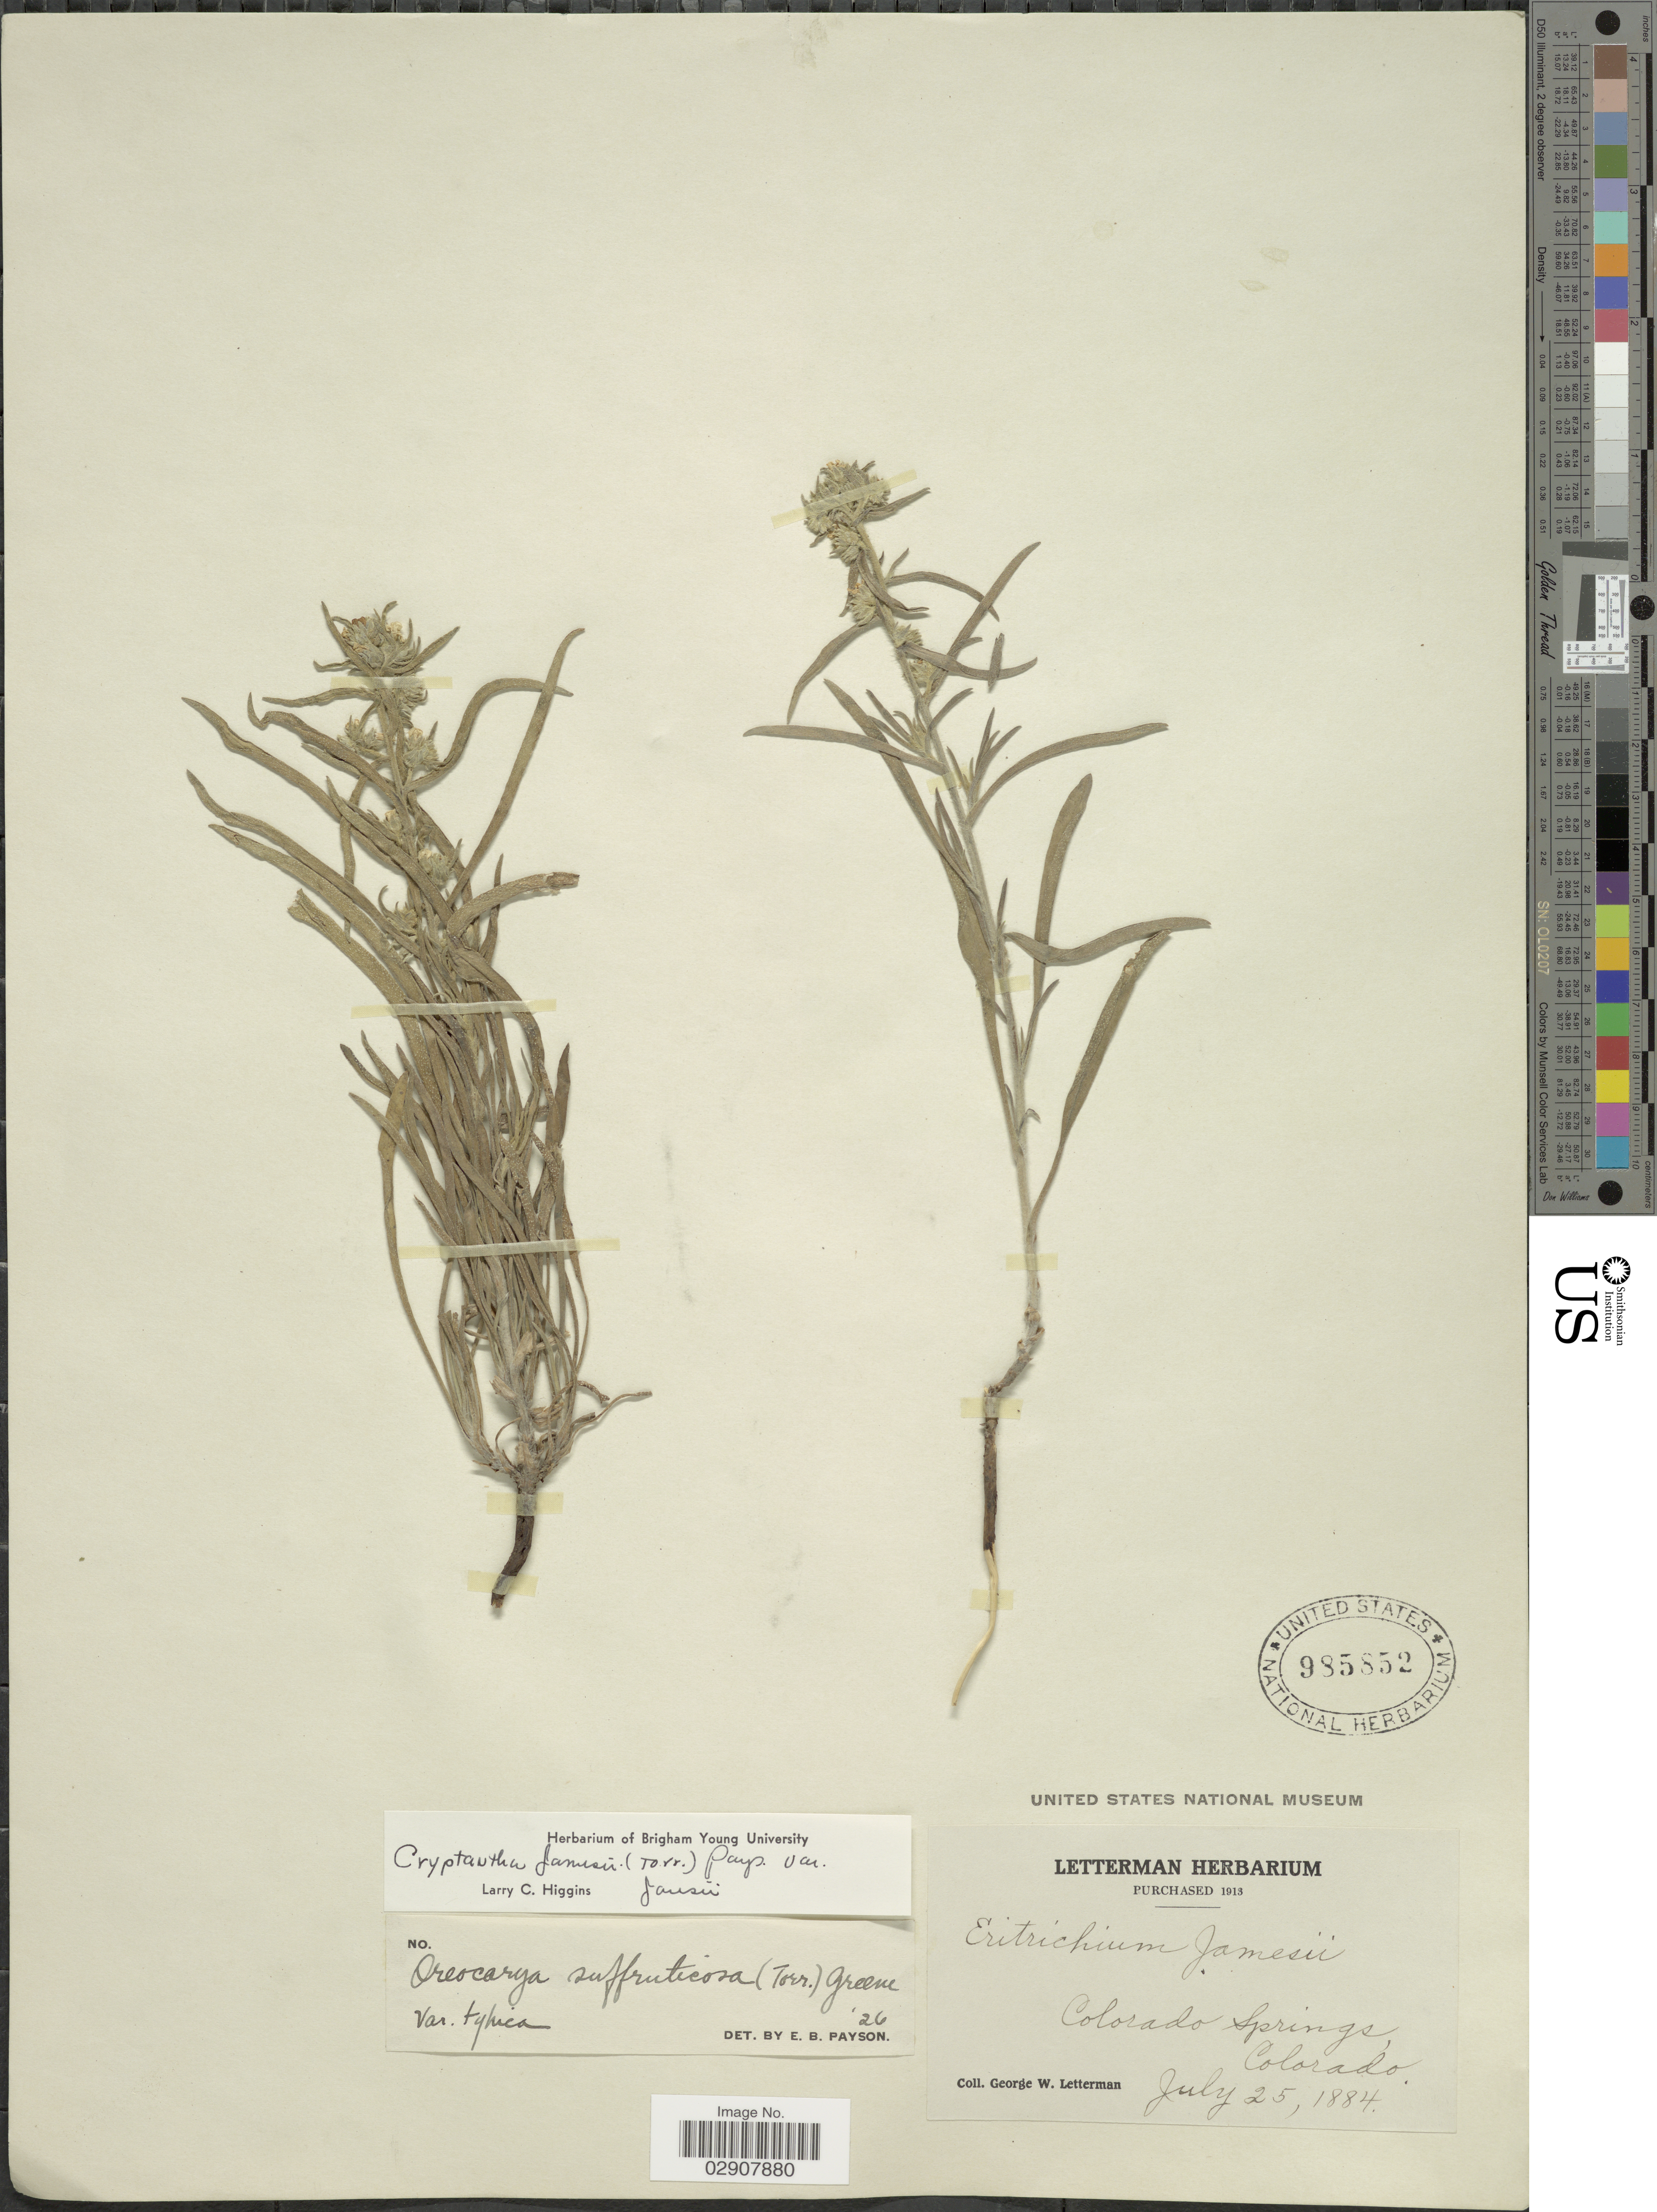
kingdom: Plantae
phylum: Tracheophyta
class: Magnoliopsida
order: Boraginales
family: Boraginaceae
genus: Cryptantha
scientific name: Cryptantha jamesii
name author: (Torr.) Payson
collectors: G. W. Letterman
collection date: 1884-07-25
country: United States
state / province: Colorado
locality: Colorado Springs, Colorado.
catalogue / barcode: US 985852